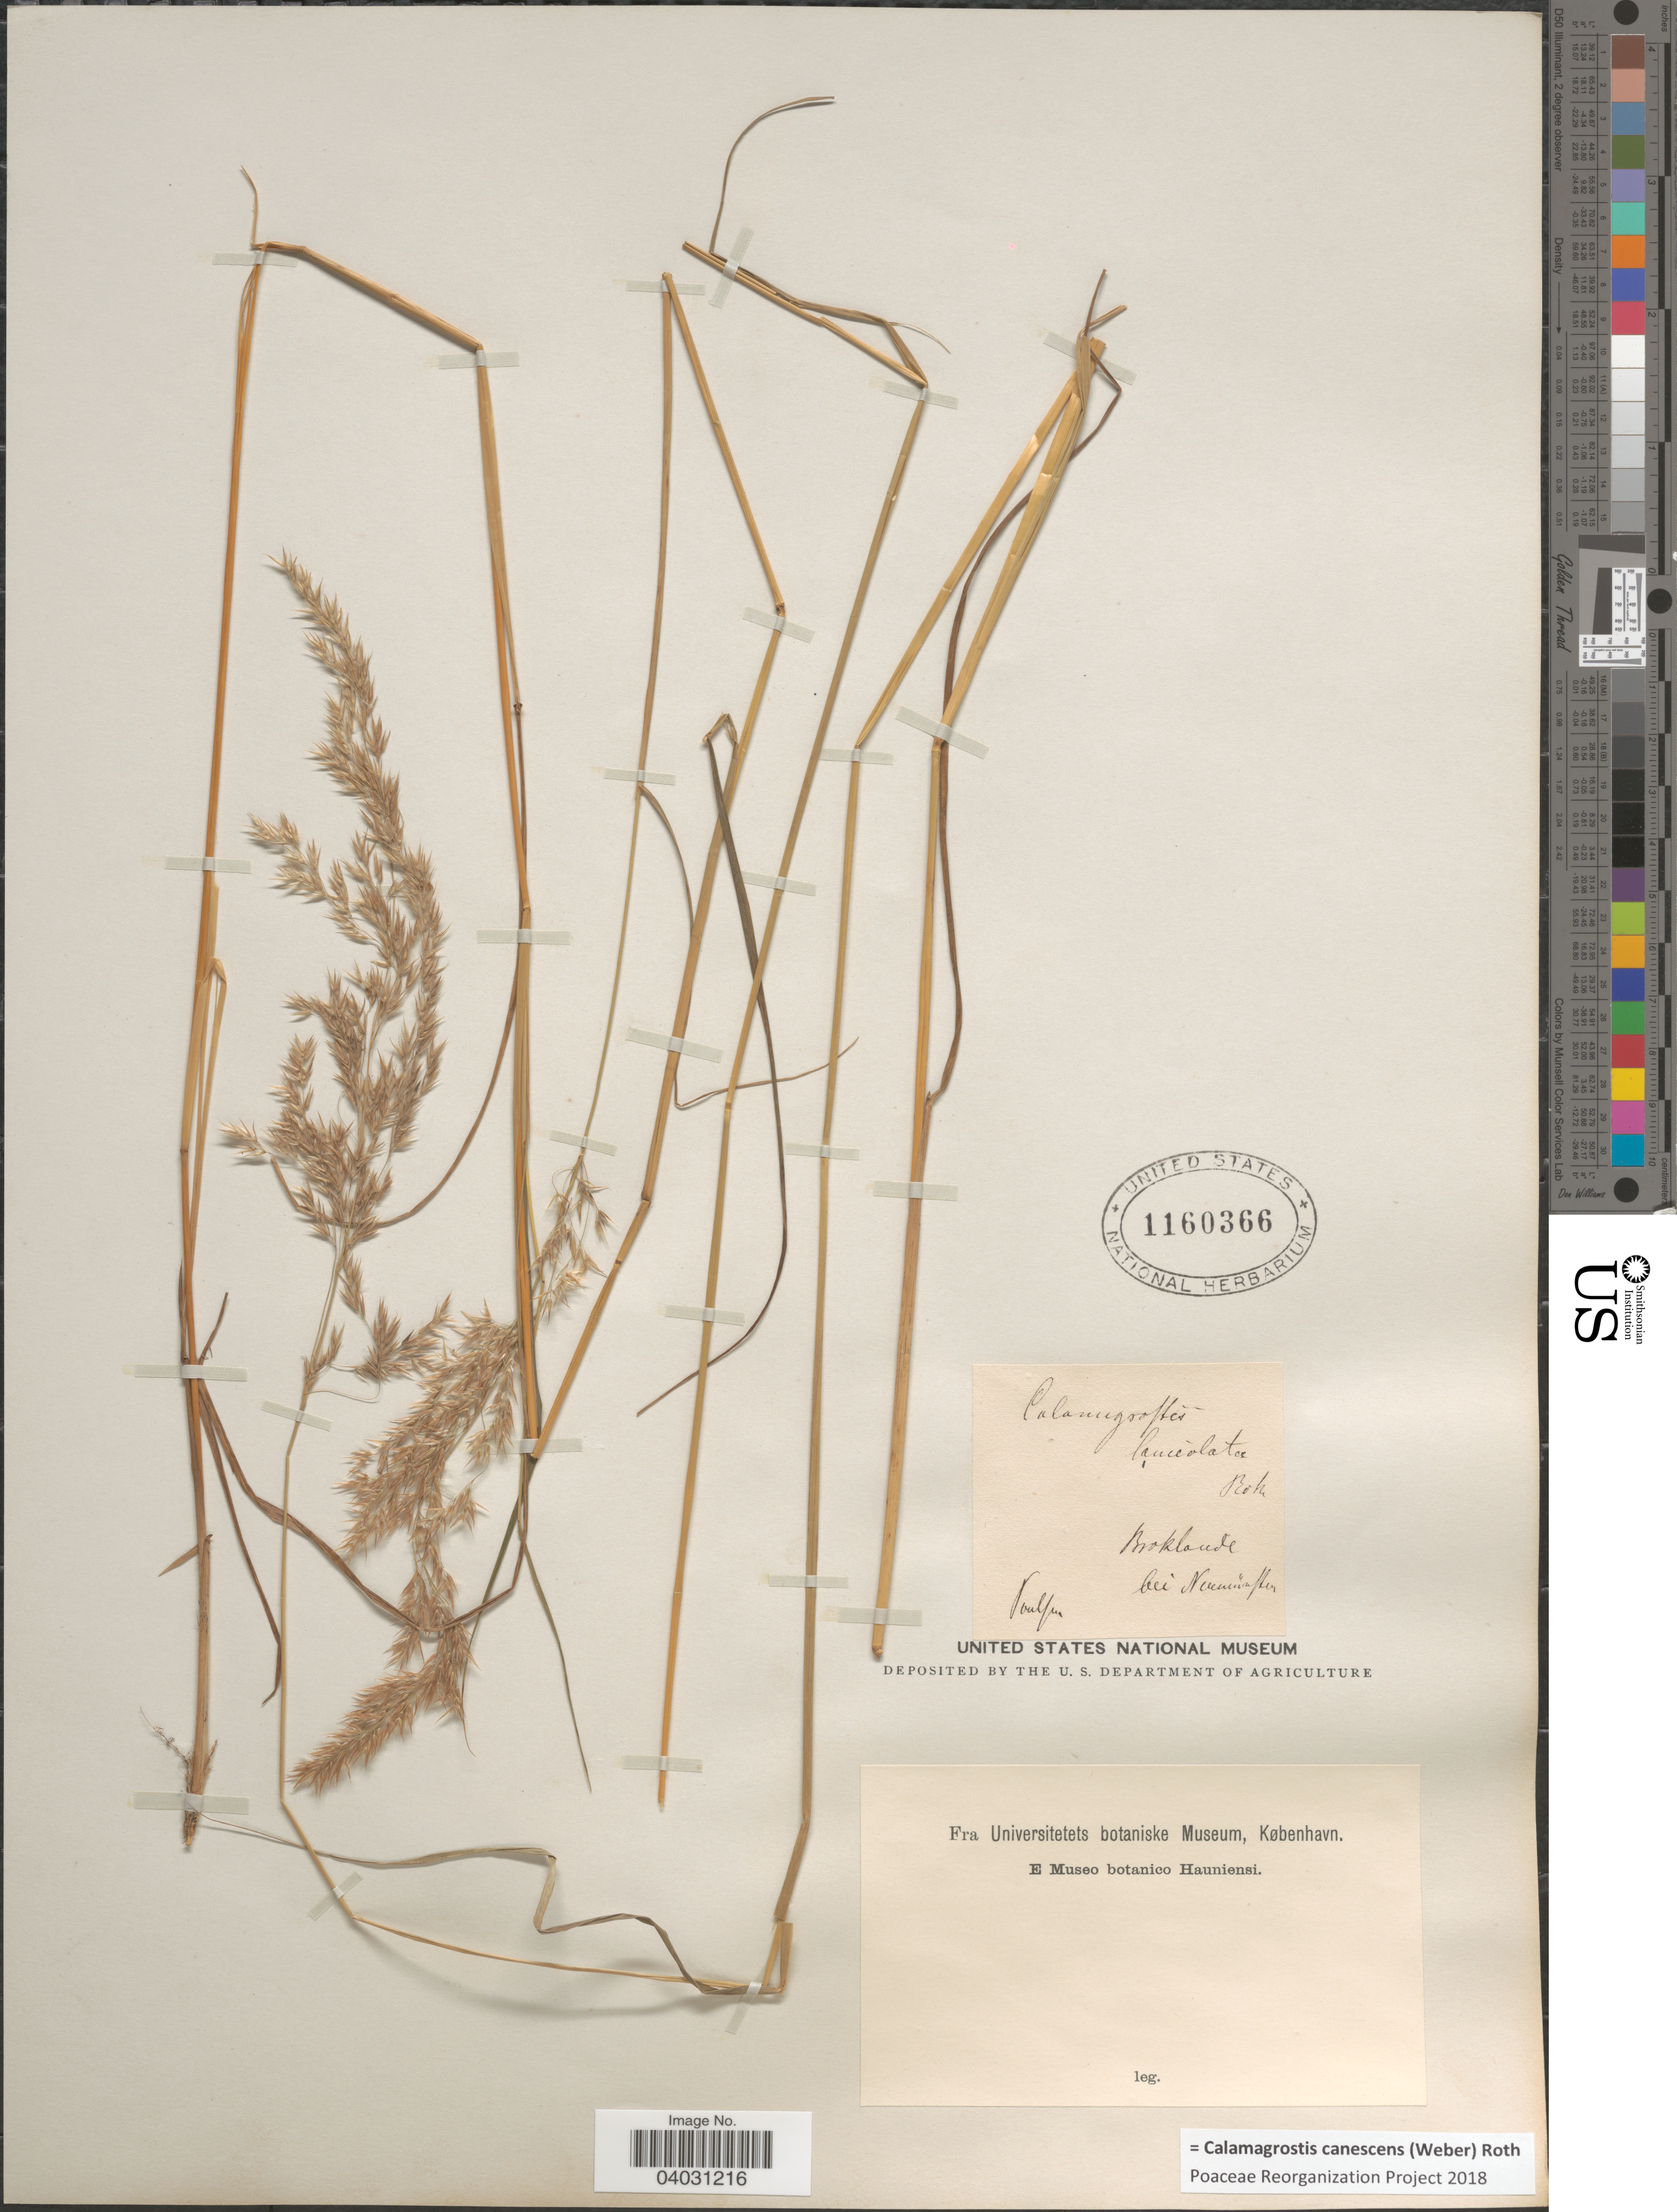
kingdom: Plantae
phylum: Tracheophyta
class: Liliopsida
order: Poales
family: Poaceae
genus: Calamagrostis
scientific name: Calamagrostis canescens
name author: (G.H. Weber) Roth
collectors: -- Poulsen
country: Germany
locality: Broklande bei Nienwohld [interpreted].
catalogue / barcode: US 1160366